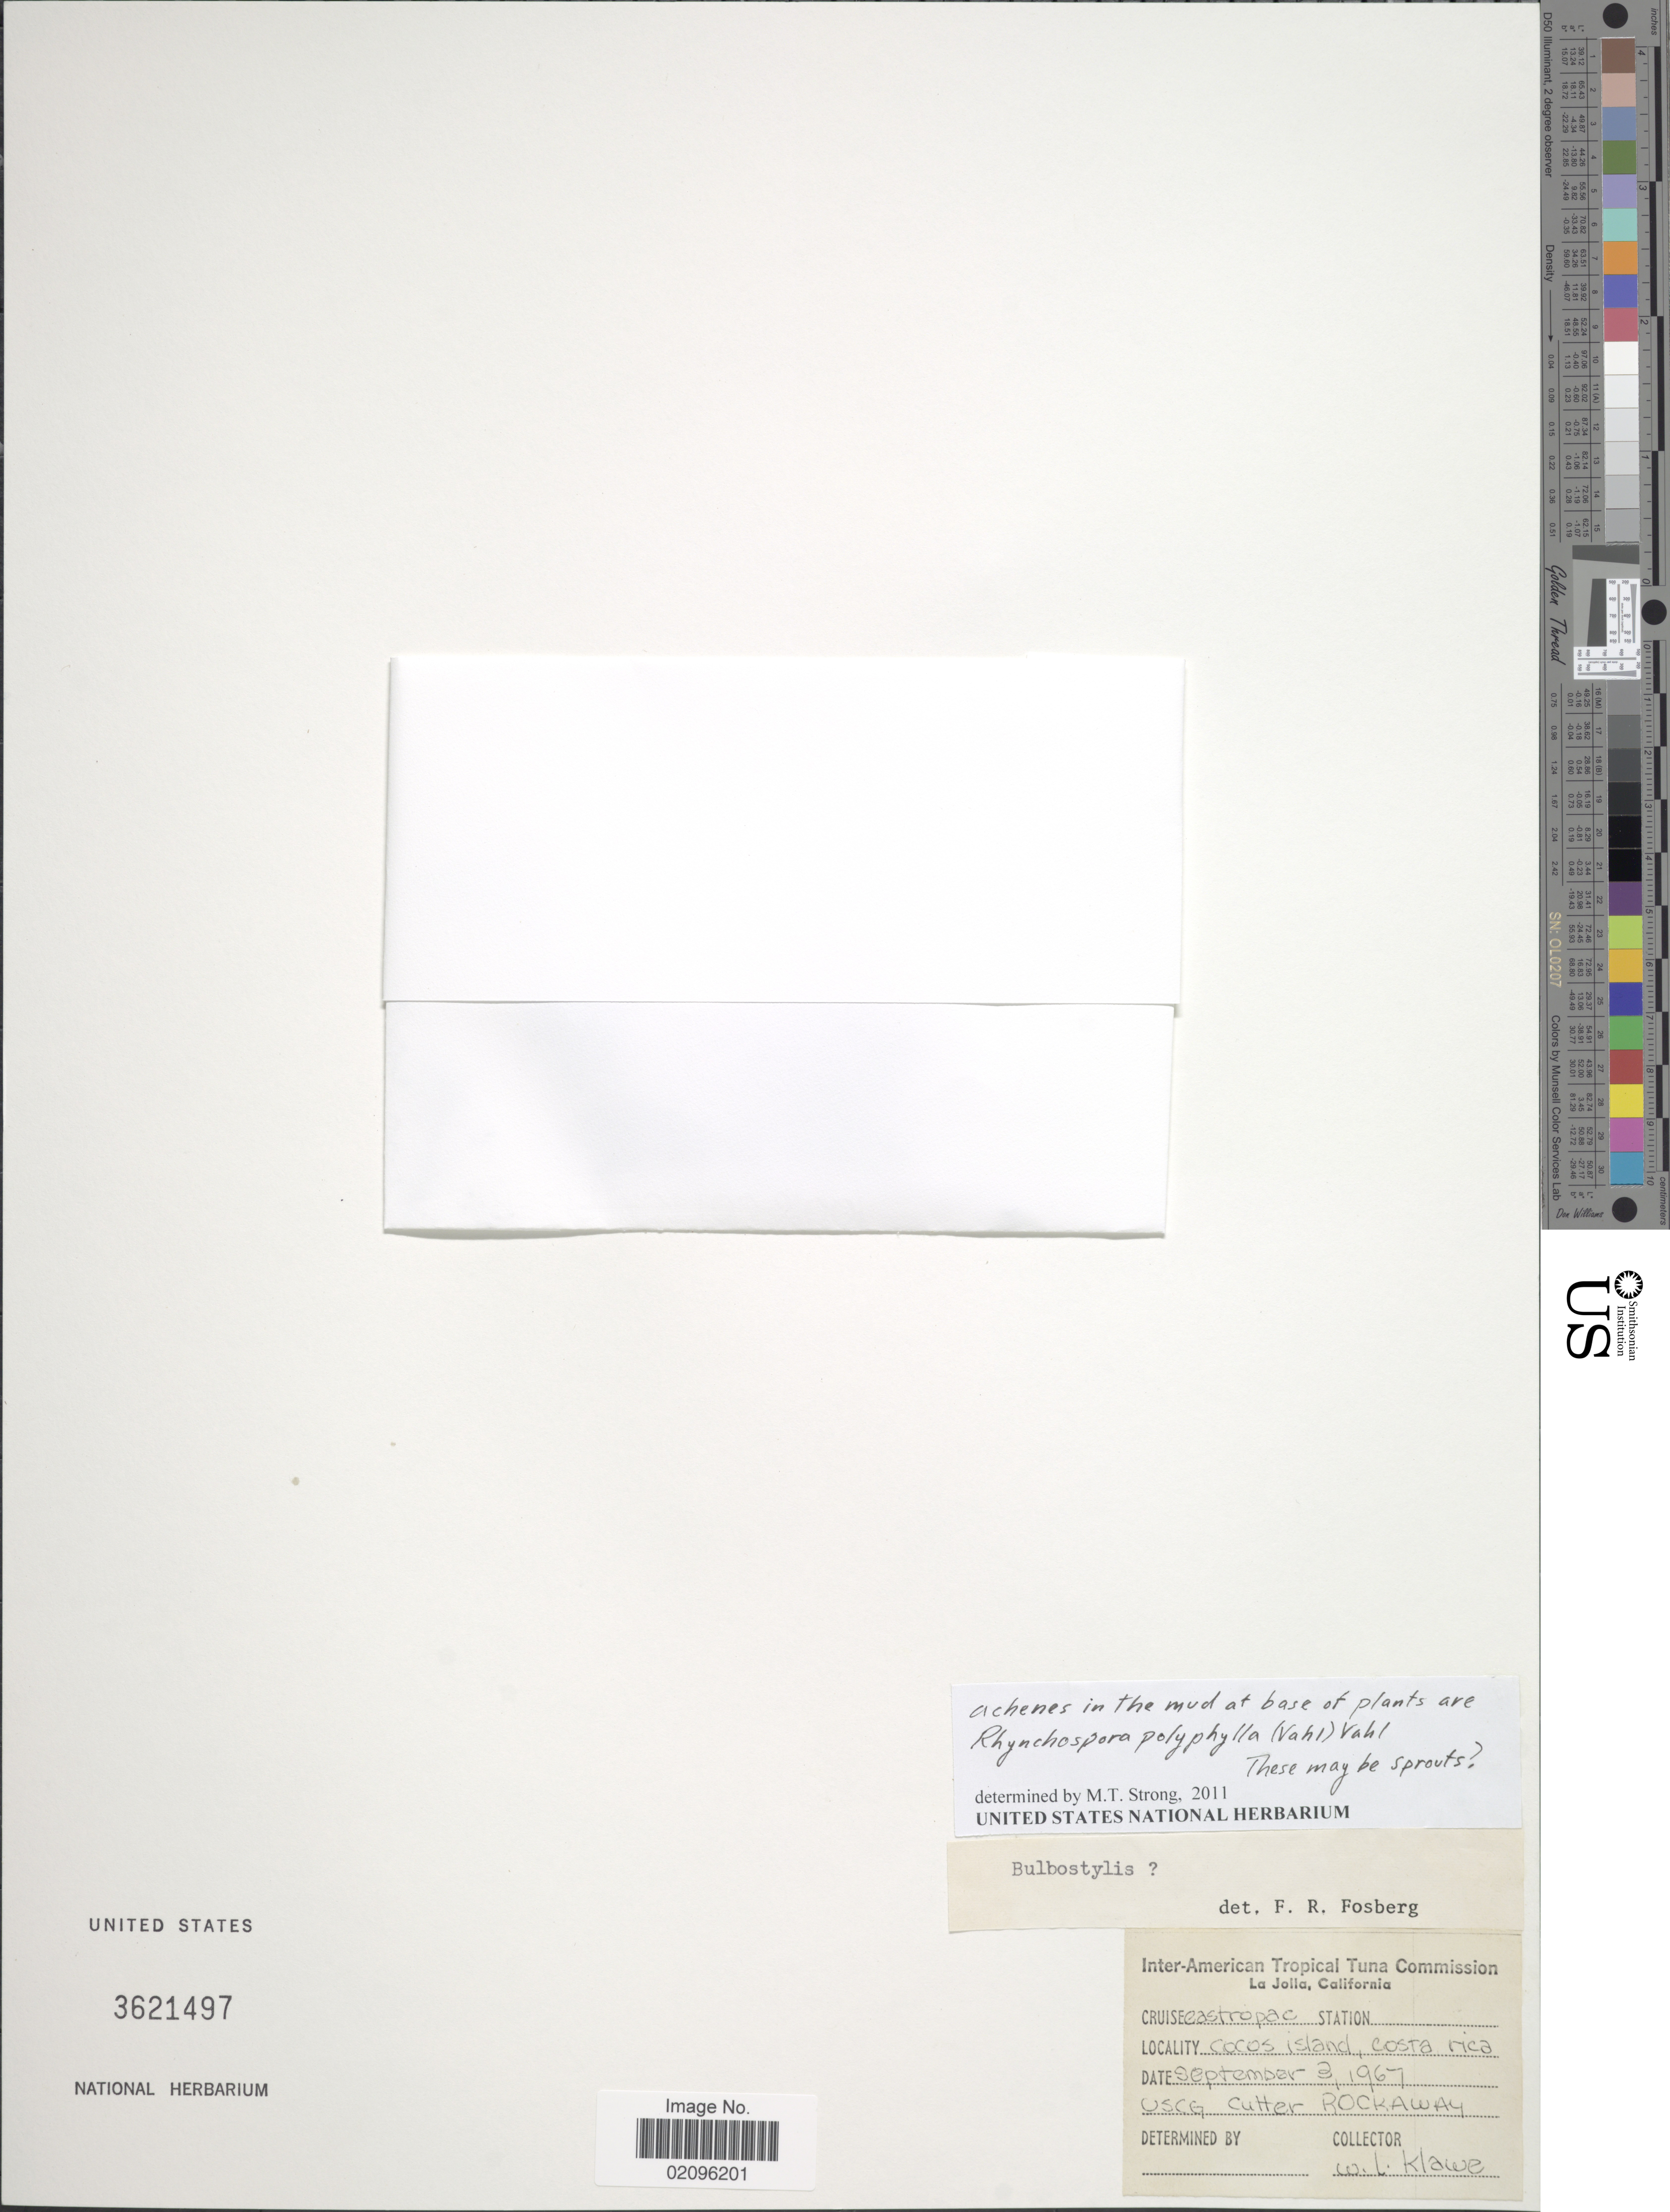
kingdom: Plantae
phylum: Tracheophyta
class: Liliopsida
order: Poales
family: Cyperaceae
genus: Rhynchospora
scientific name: Rhynchospora polyphylla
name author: (Vahl) Vahl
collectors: W. Klawe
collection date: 1967-09-03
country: Costa Rica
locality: Cocos island, USCG Cutter Rockaway.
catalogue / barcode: US 3621497